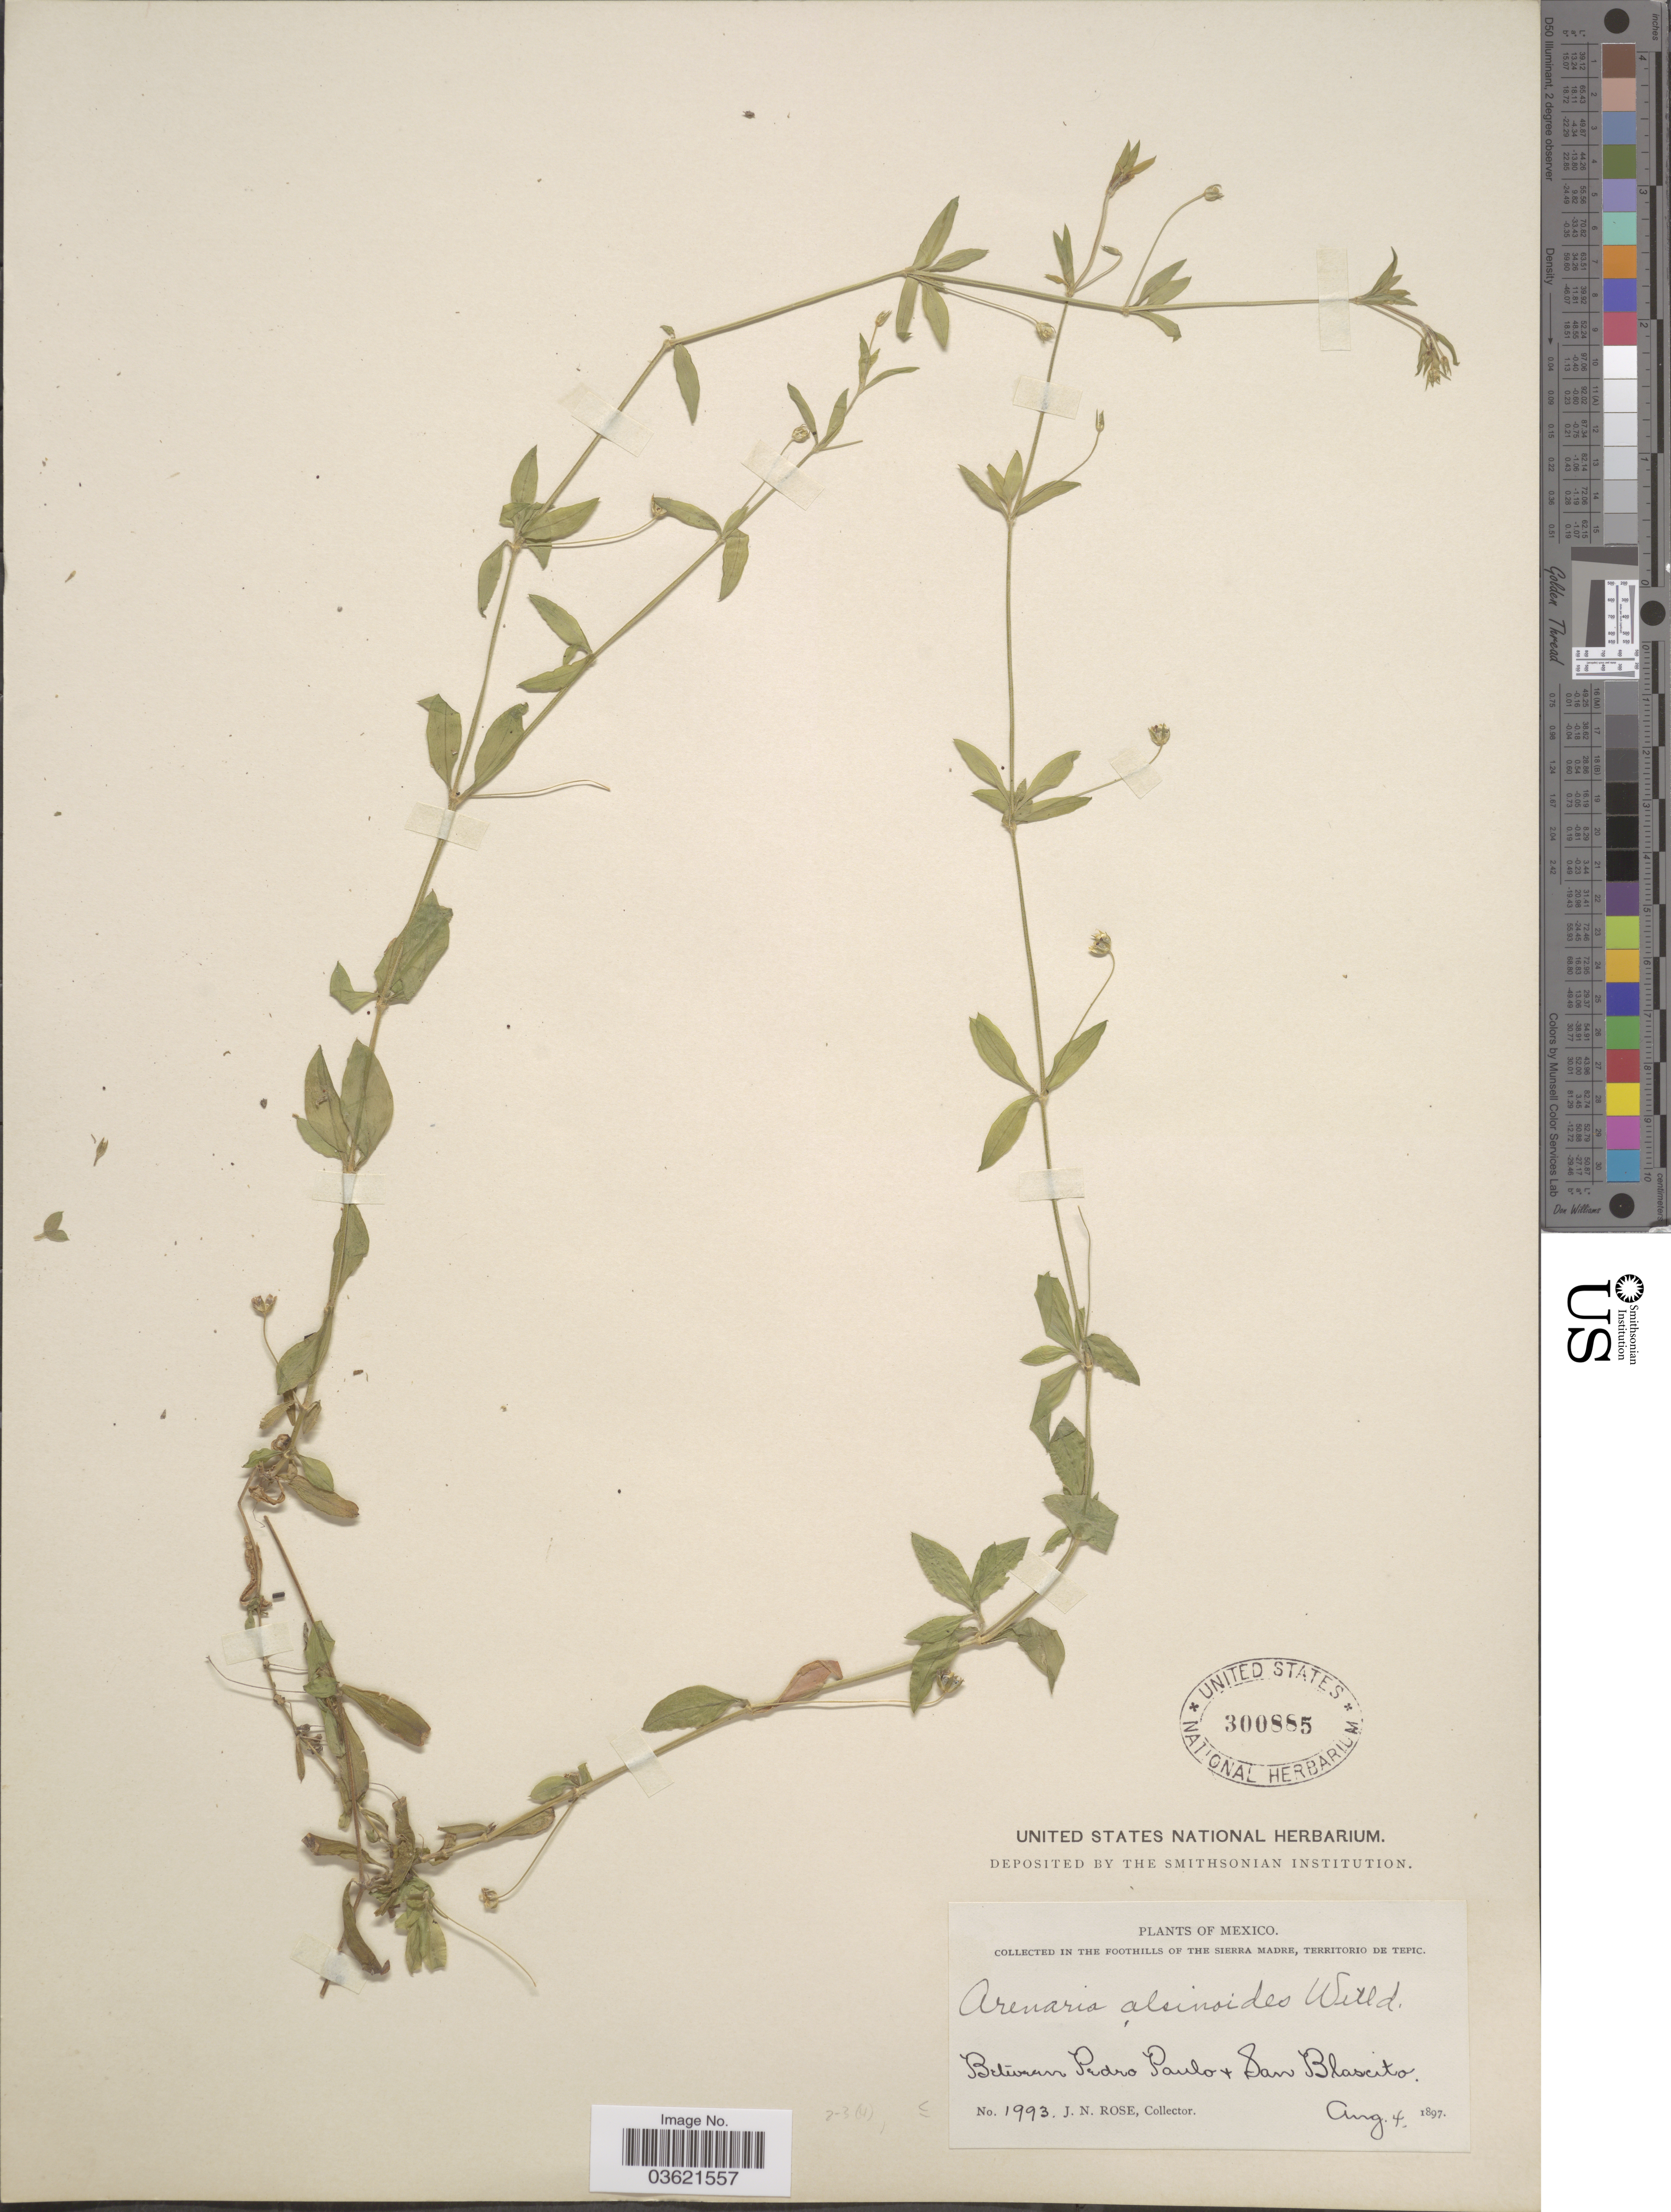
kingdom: Plantae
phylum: Tracheophyta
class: Magnoliopsida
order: Caryophyllales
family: Caryophyllaceae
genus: Arenaria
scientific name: Arenaria lanuginosa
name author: (Michx.) Rohrb.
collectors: J. N. Rose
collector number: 1993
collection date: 1897-08-04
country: Mexico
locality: In the foothills of the Sierra Madre, Territorio de Tepic. Between Pedro Paulo & San Blascito.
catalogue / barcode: US 300885